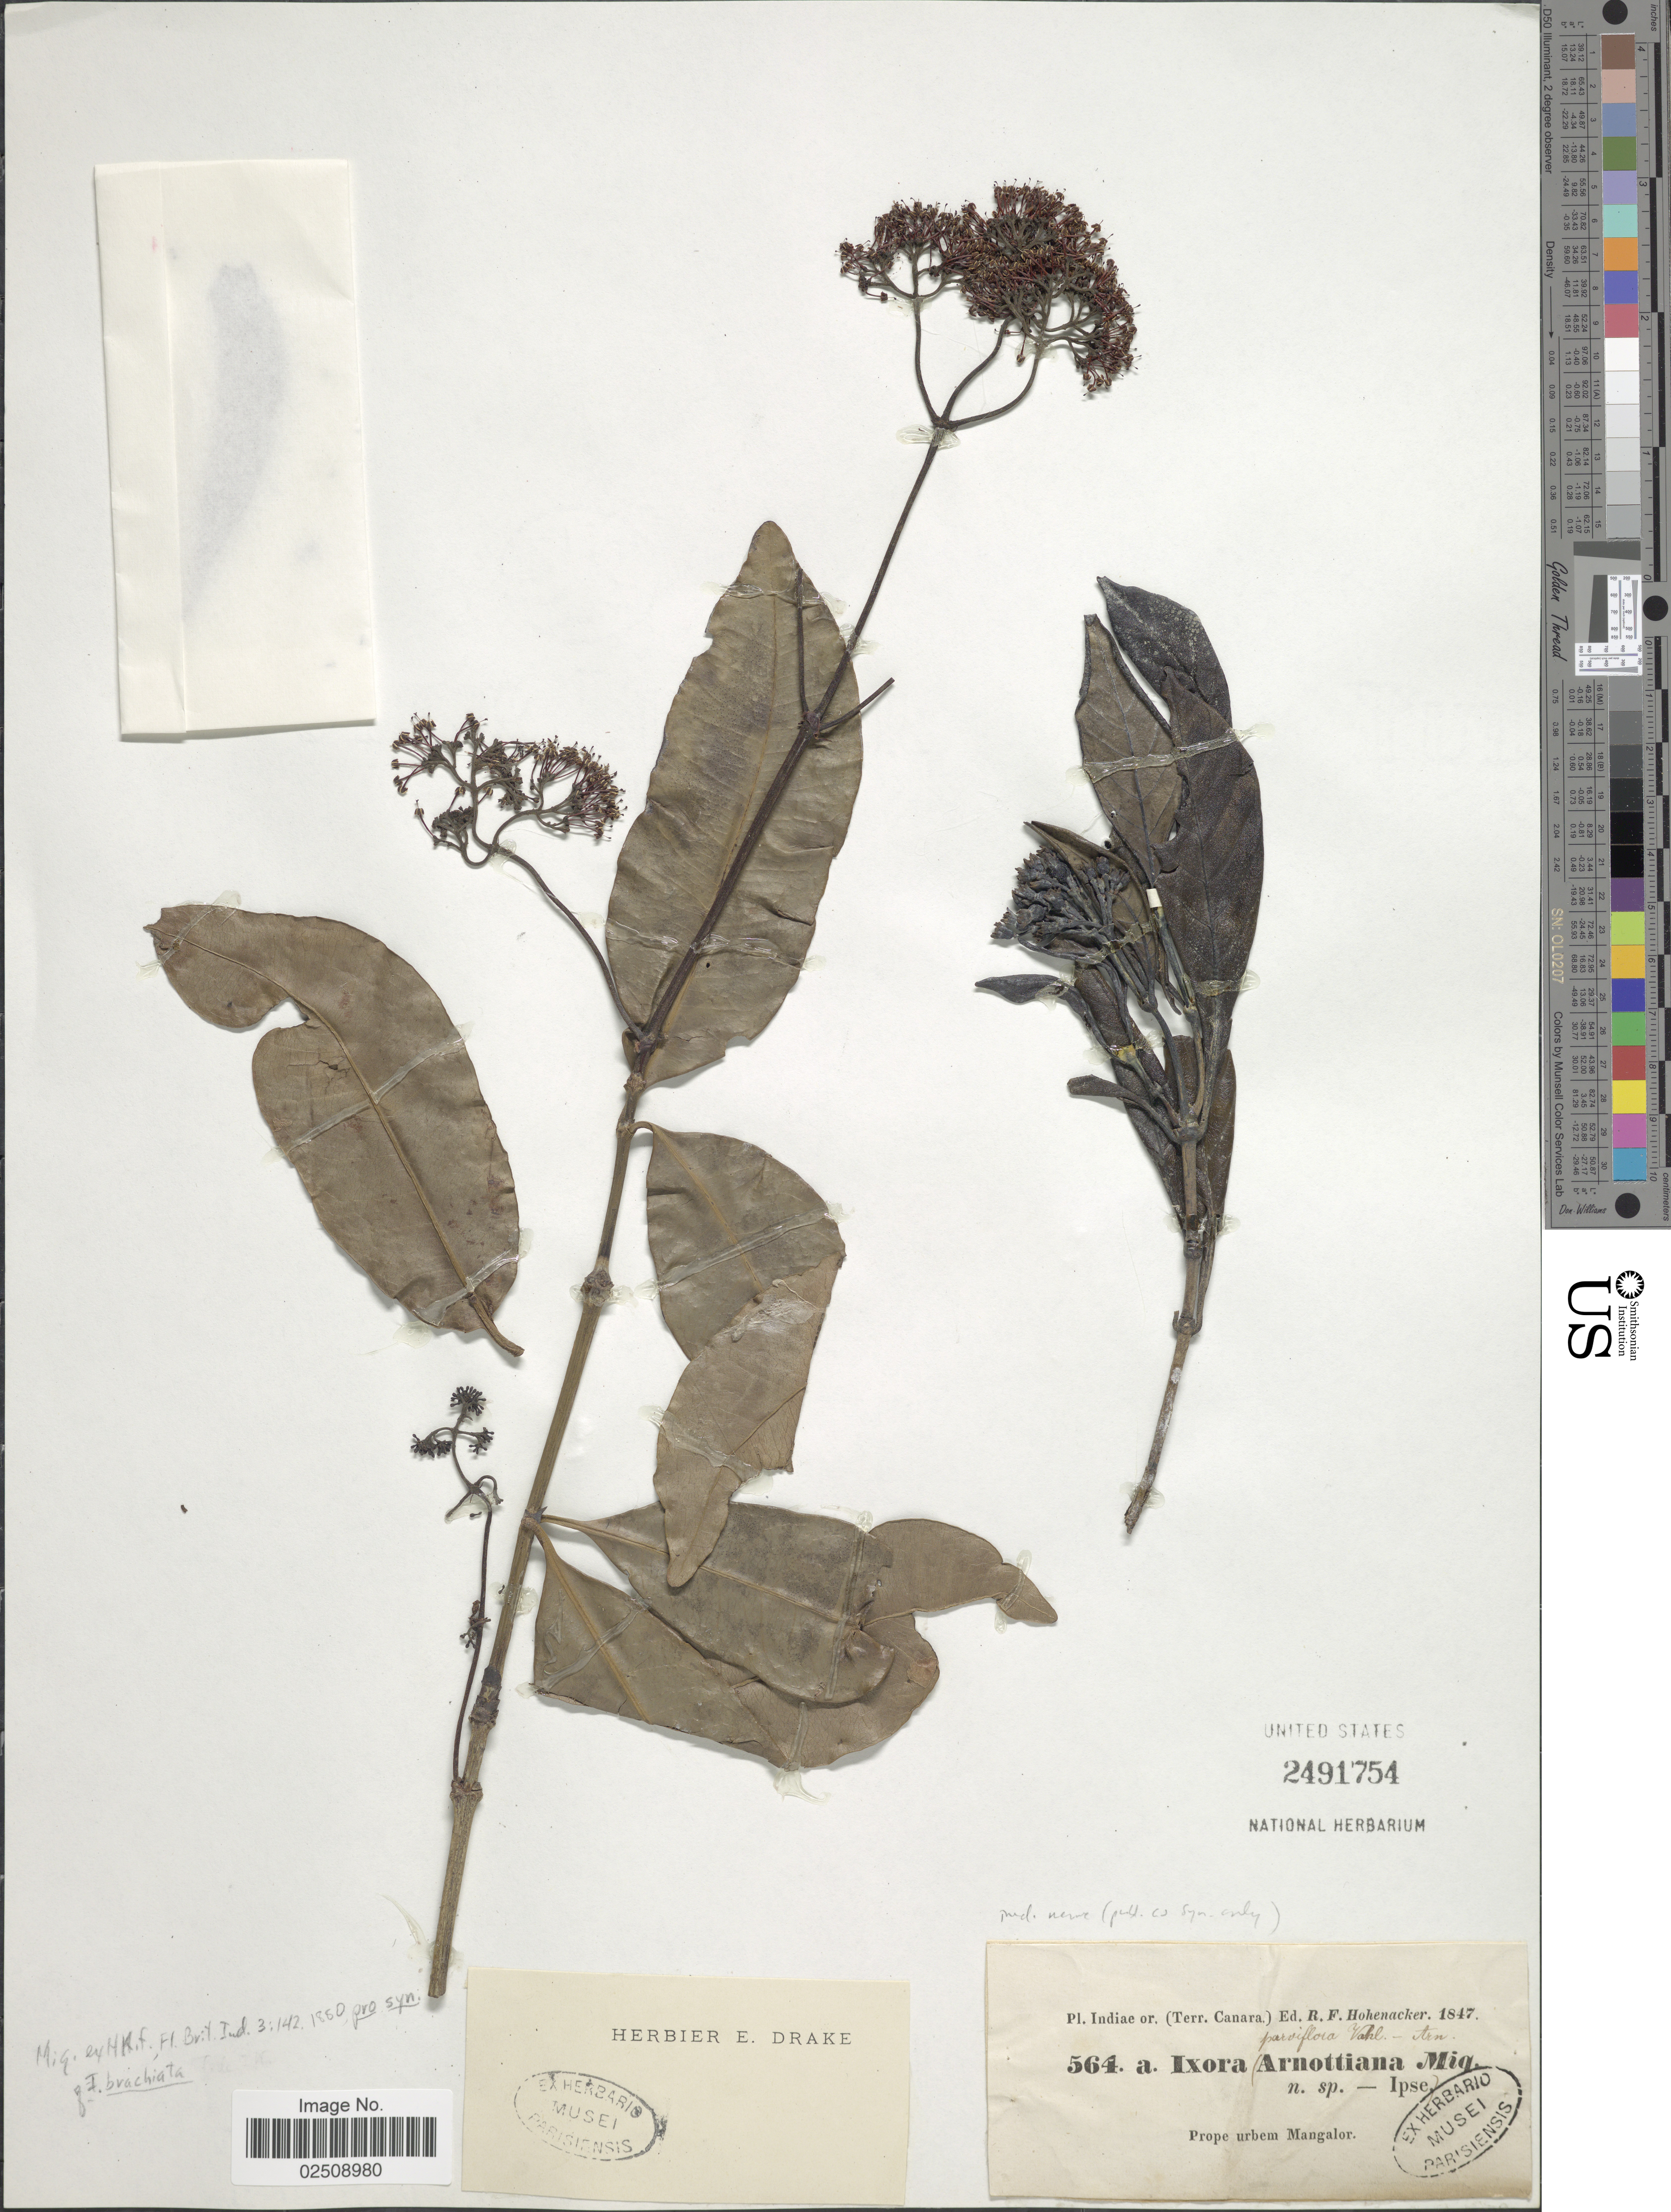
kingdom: Plantae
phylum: Tracheophyta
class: Magnoliopsida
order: Gentianales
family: Rubiaceae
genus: Ixora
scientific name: Ixora brachiata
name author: Roxb.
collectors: R. F. Hohenacker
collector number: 564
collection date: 1847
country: India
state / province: Karnataka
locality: Indiae or. (Terr. Canara). Prope urbem Mangalor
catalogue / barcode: US 2491754